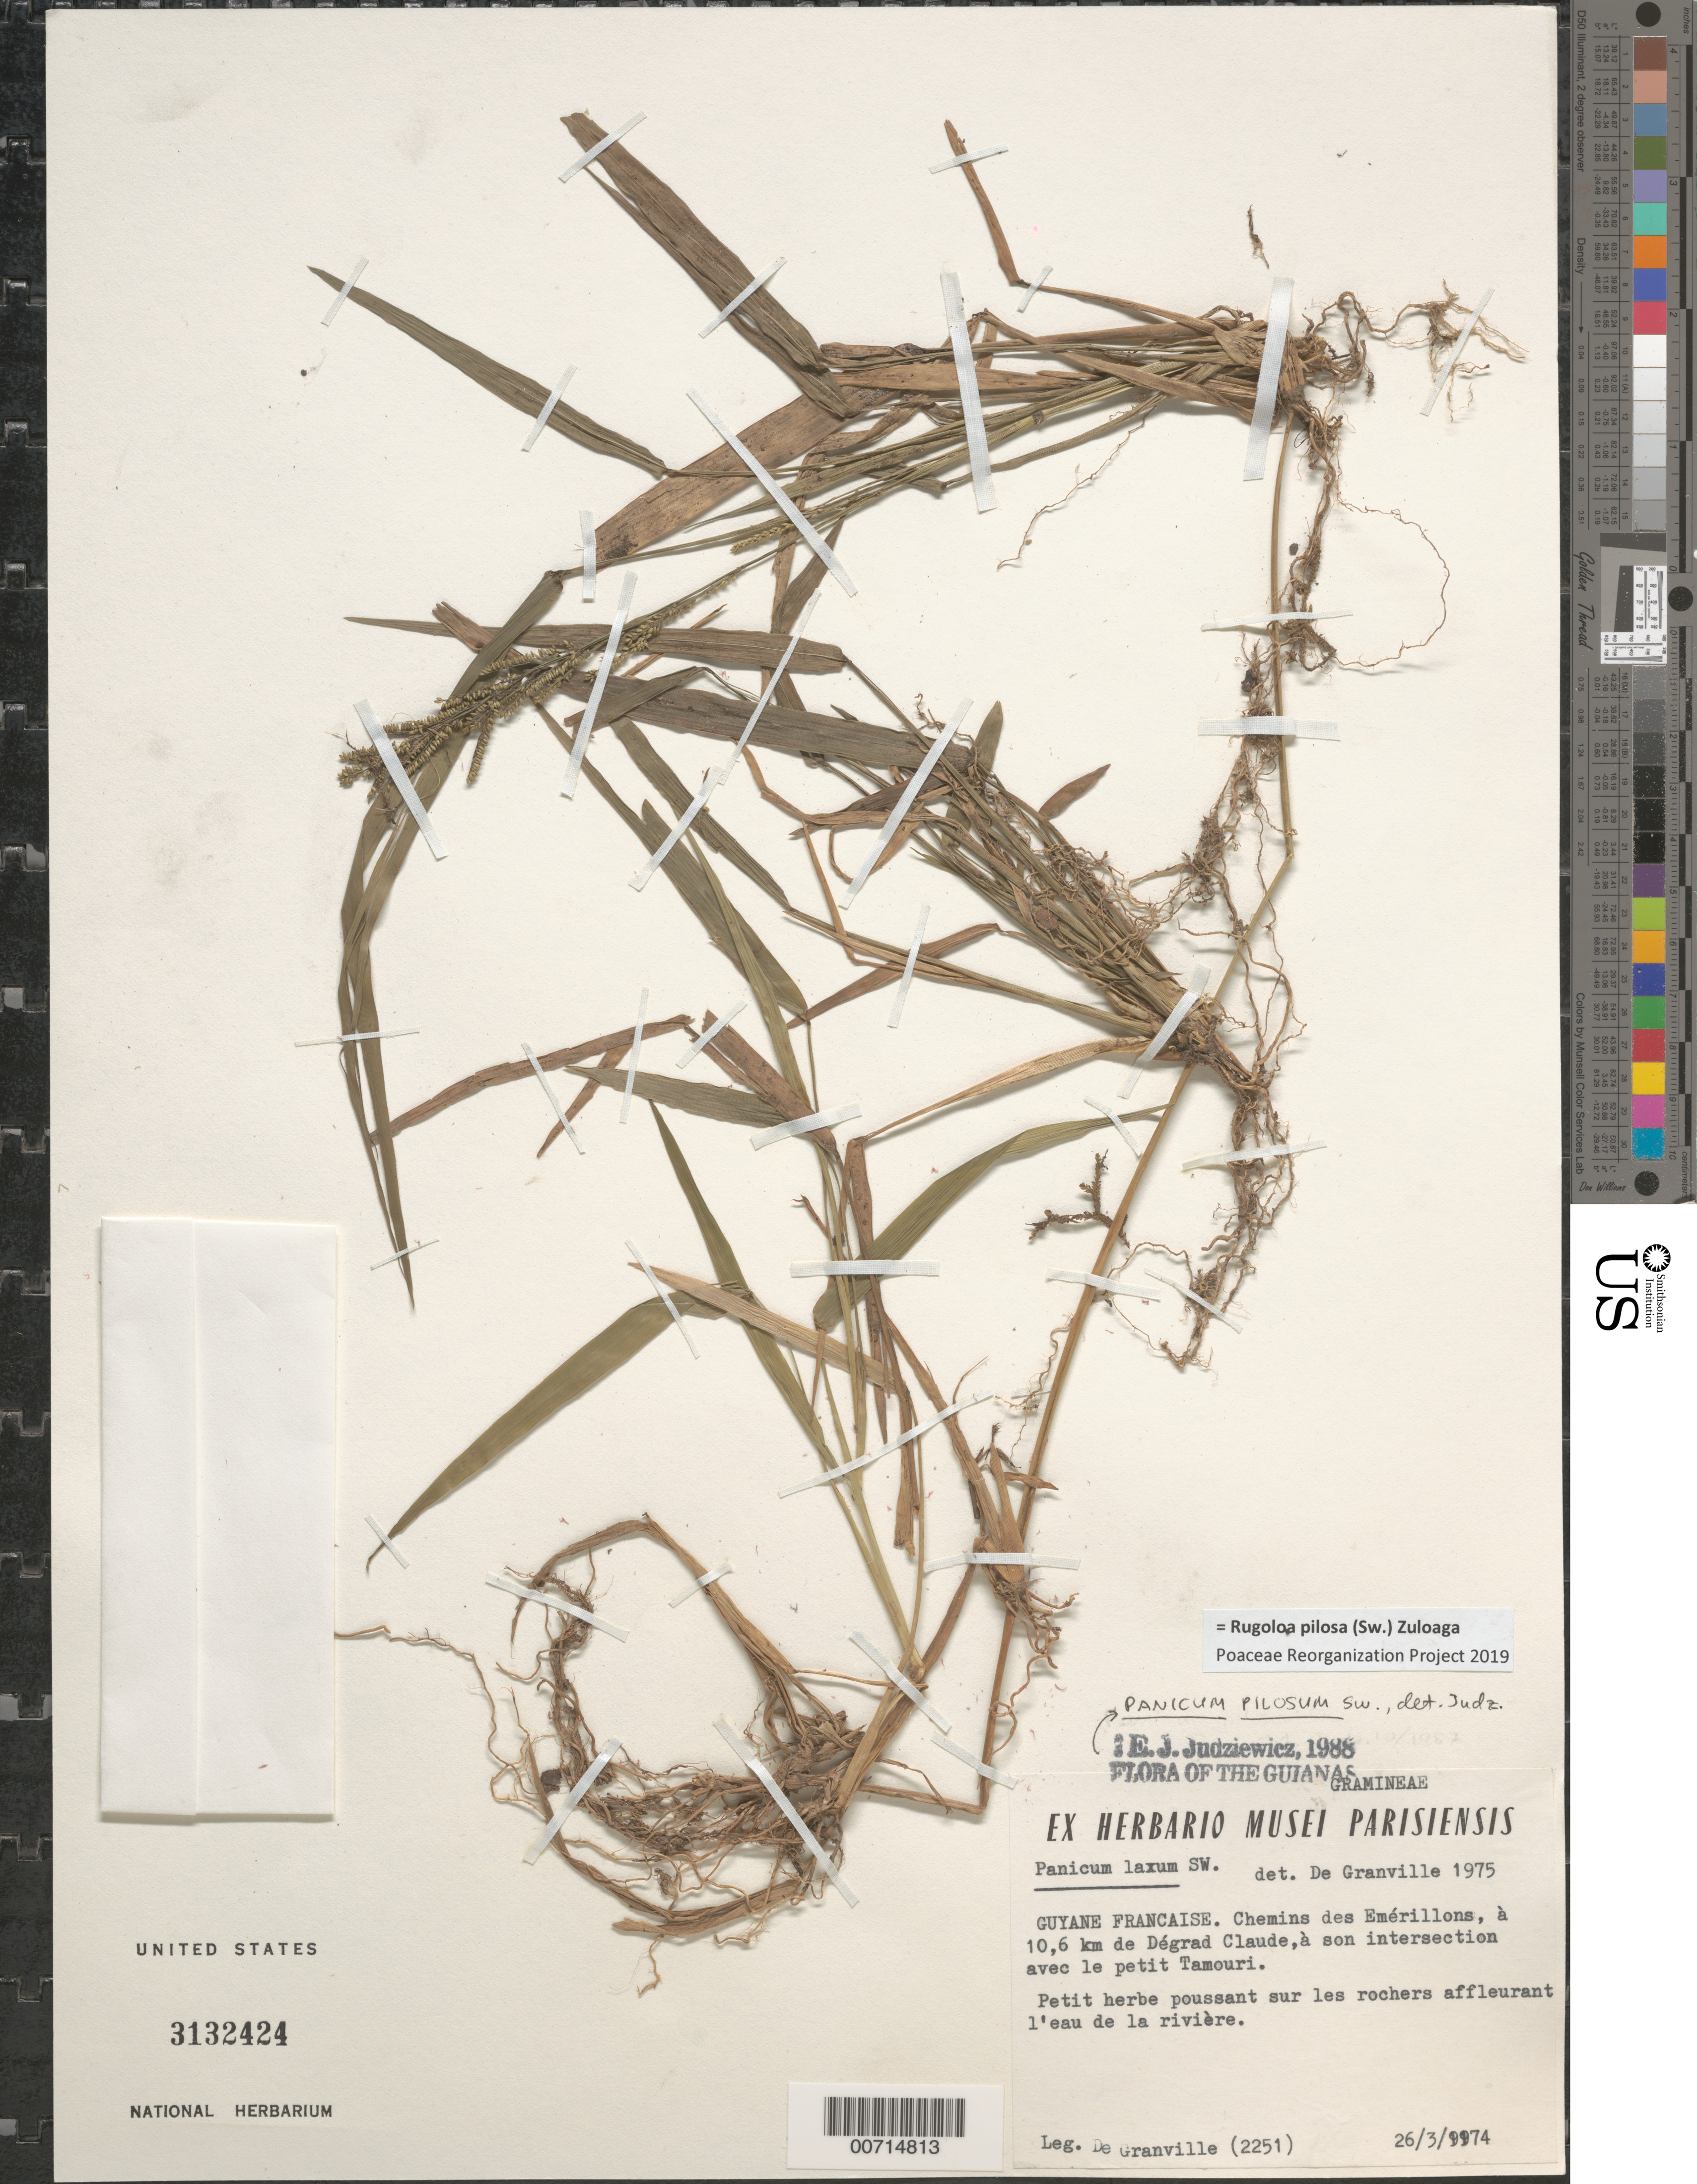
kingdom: Plantae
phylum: Tracheophyta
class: Liliopsida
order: Poales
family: Poaceae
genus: Panicum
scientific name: Panicum pilosum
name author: Sw.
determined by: Judziewicz, E. J.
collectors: J.-J. de Granville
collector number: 2251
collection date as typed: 26-Mar-74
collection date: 1974-03-26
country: French Guiana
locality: Chemin des Emérillons, 10. 6 km de Dégrad Claude, à son intersection avec le petit Tamouri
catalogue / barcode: US 3132424